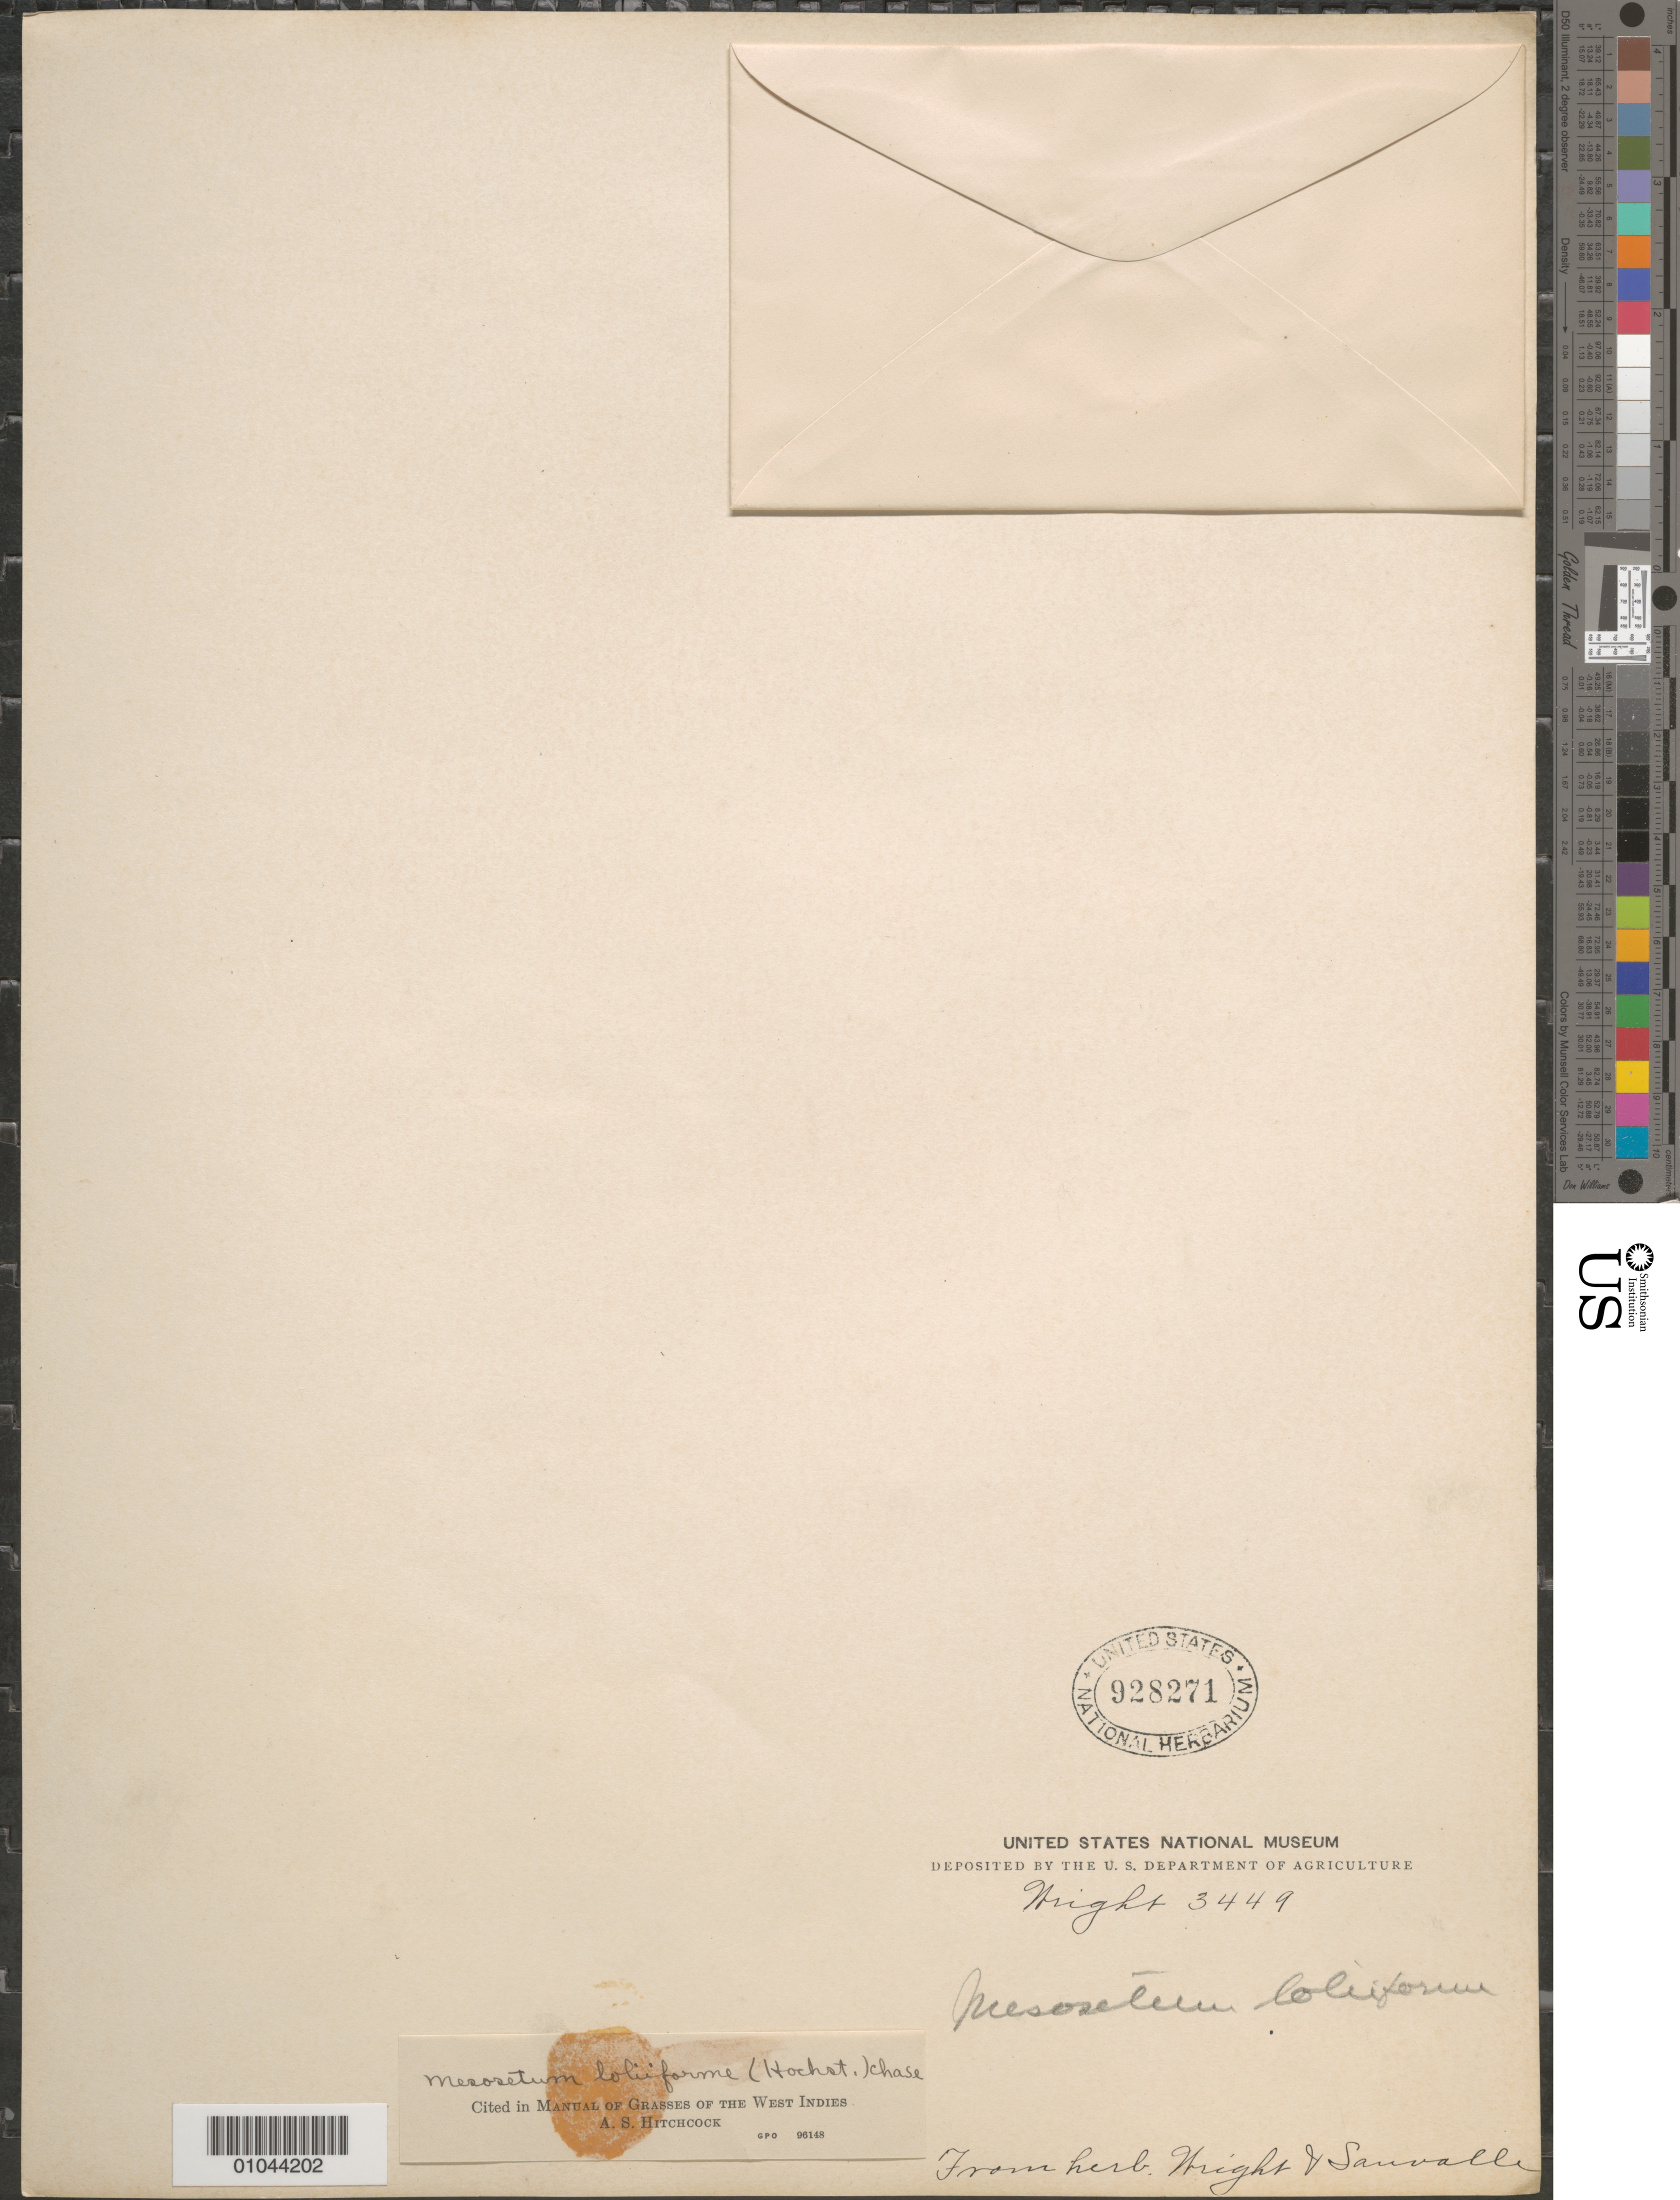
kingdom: Plantae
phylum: Tracheophyta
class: Liliopsida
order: Poales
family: Poaceae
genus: Mesosetum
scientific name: Mesosetum loliiforme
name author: (Hochst. ex Steud.) Chase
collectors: C. Wright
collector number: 3449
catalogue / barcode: US 928271